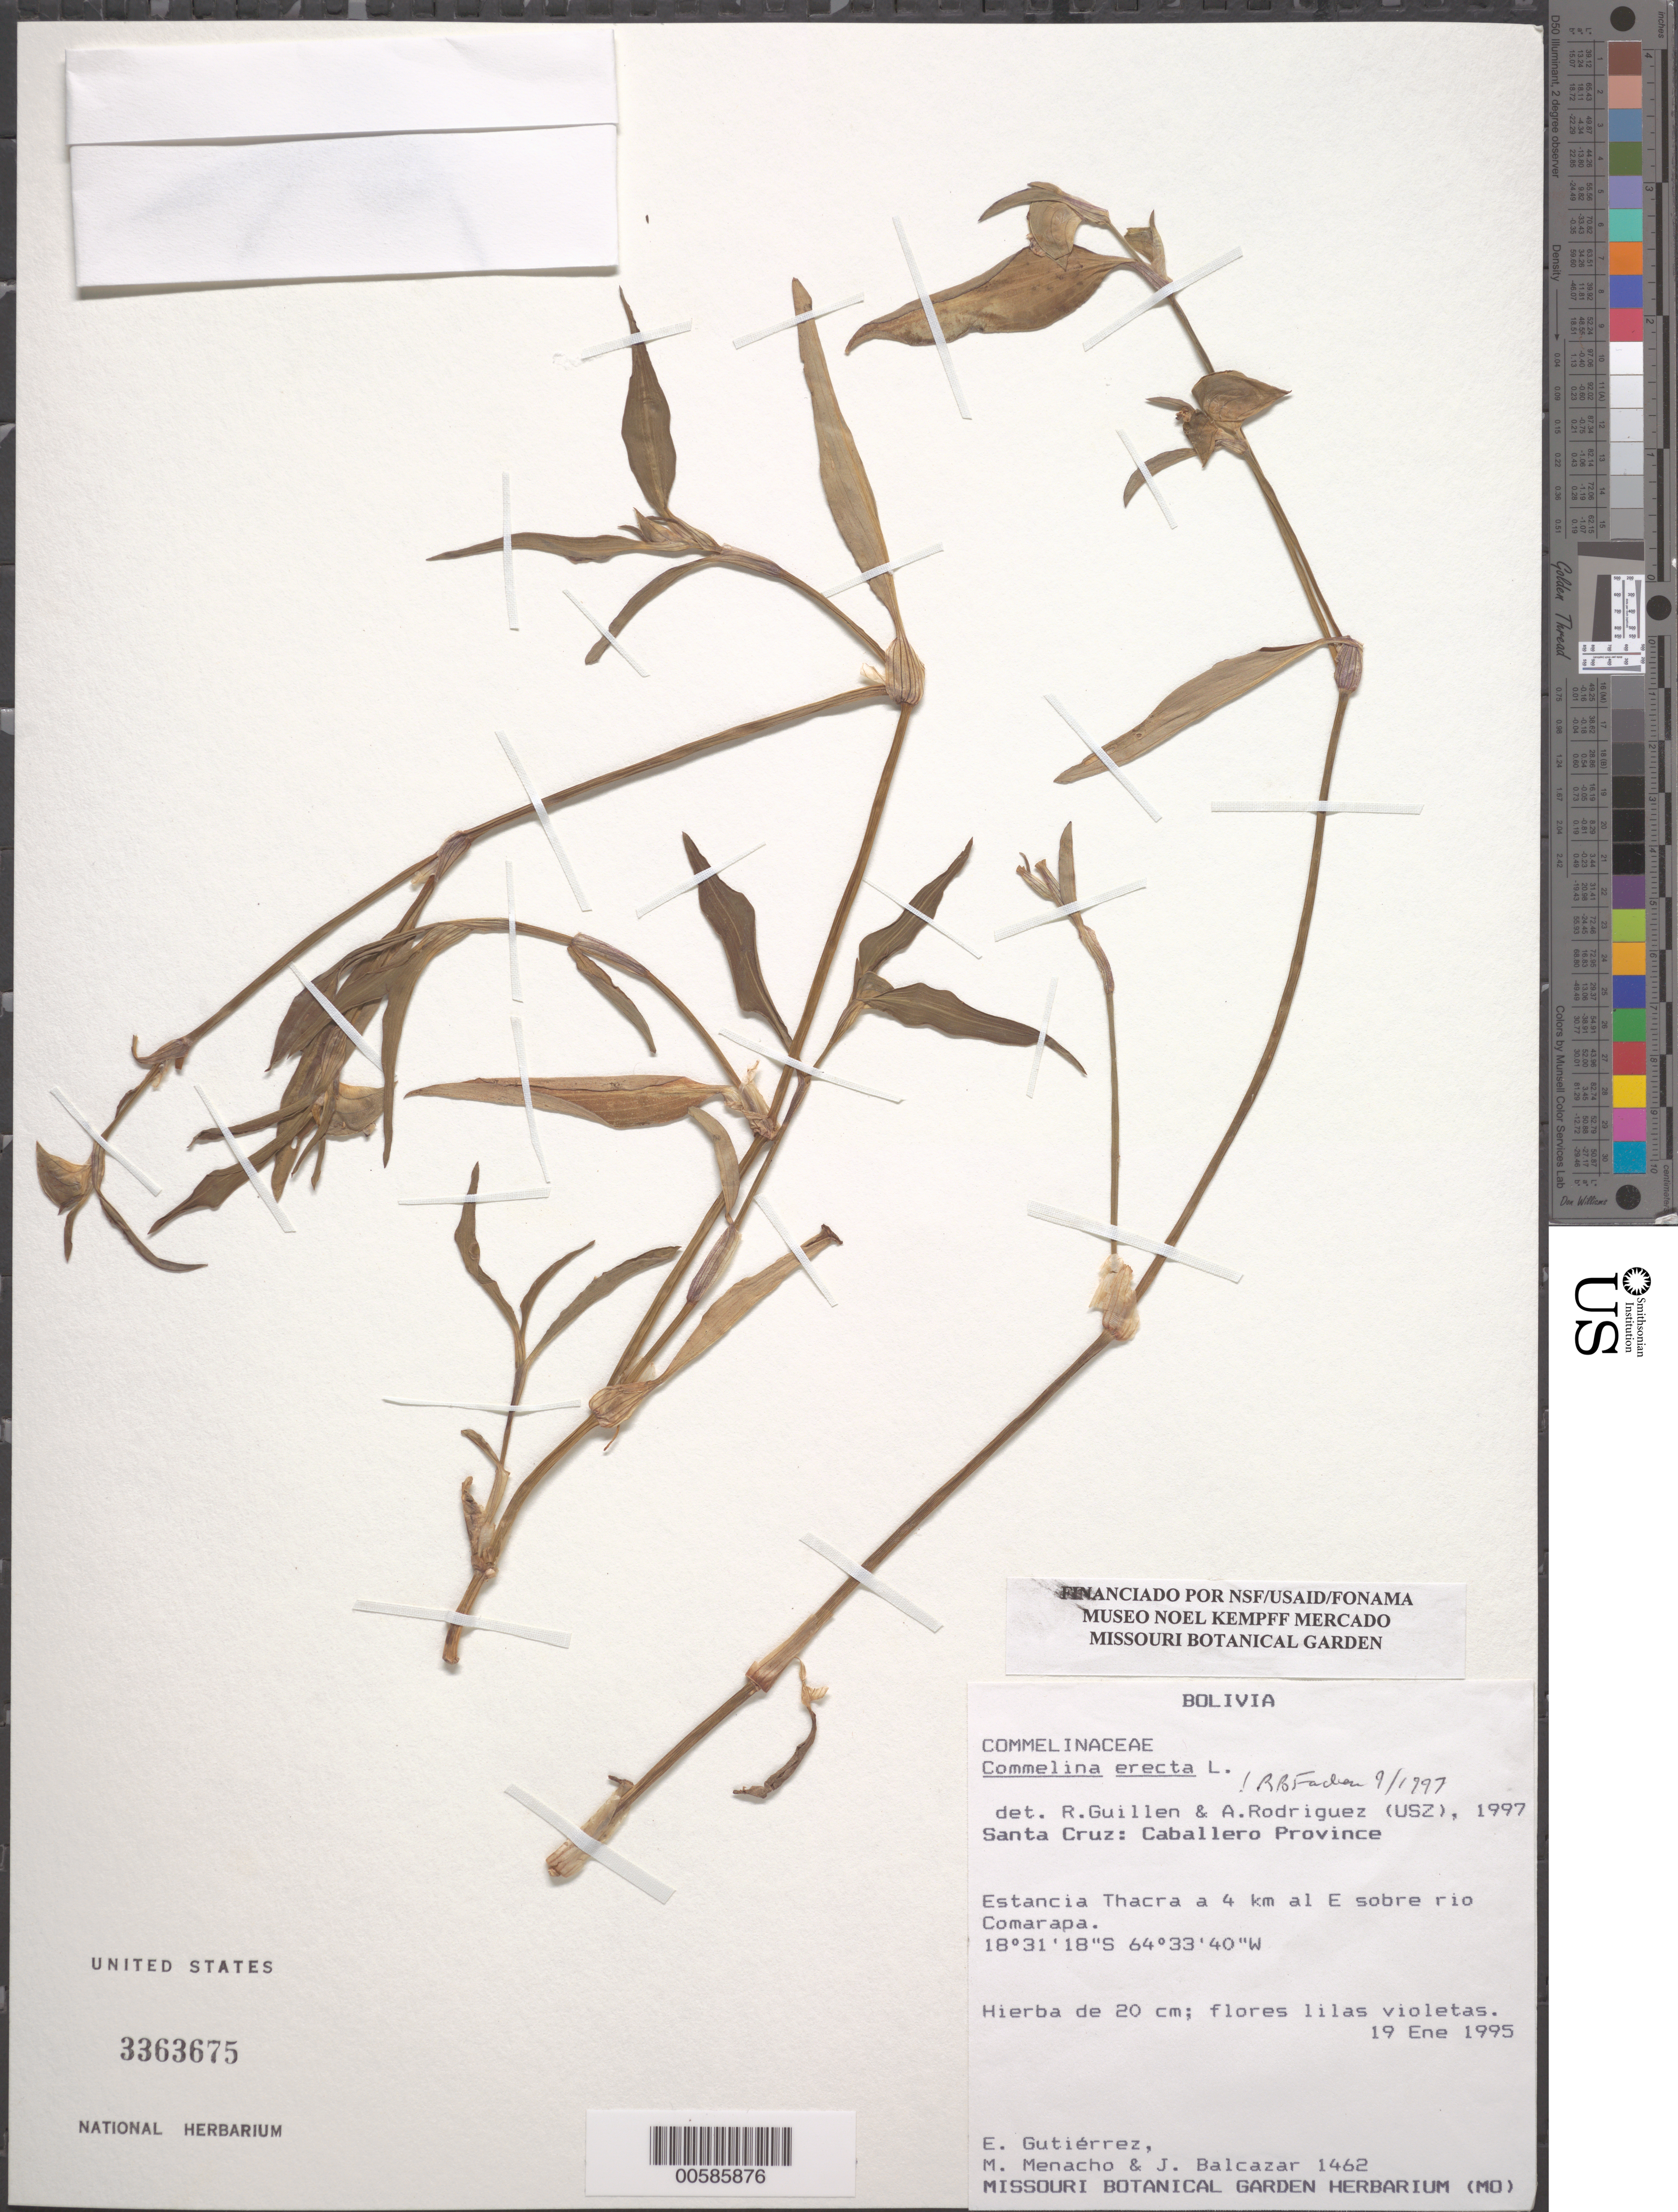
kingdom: Plantae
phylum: Tracheophyta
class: Liliopsida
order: Commelinales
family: Commelinaceae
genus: Commelina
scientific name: Commelina erecta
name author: L.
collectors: E. Gutiérrez, M. Menacho & J. Balcazar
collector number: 1462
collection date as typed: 19 Jan 1995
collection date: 1995-01-19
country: Bolivia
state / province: Santa Cruz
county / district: Manuel María Caballero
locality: Estancia Thacra, al e sobre Rio Comarapa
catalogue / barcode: US 3363675